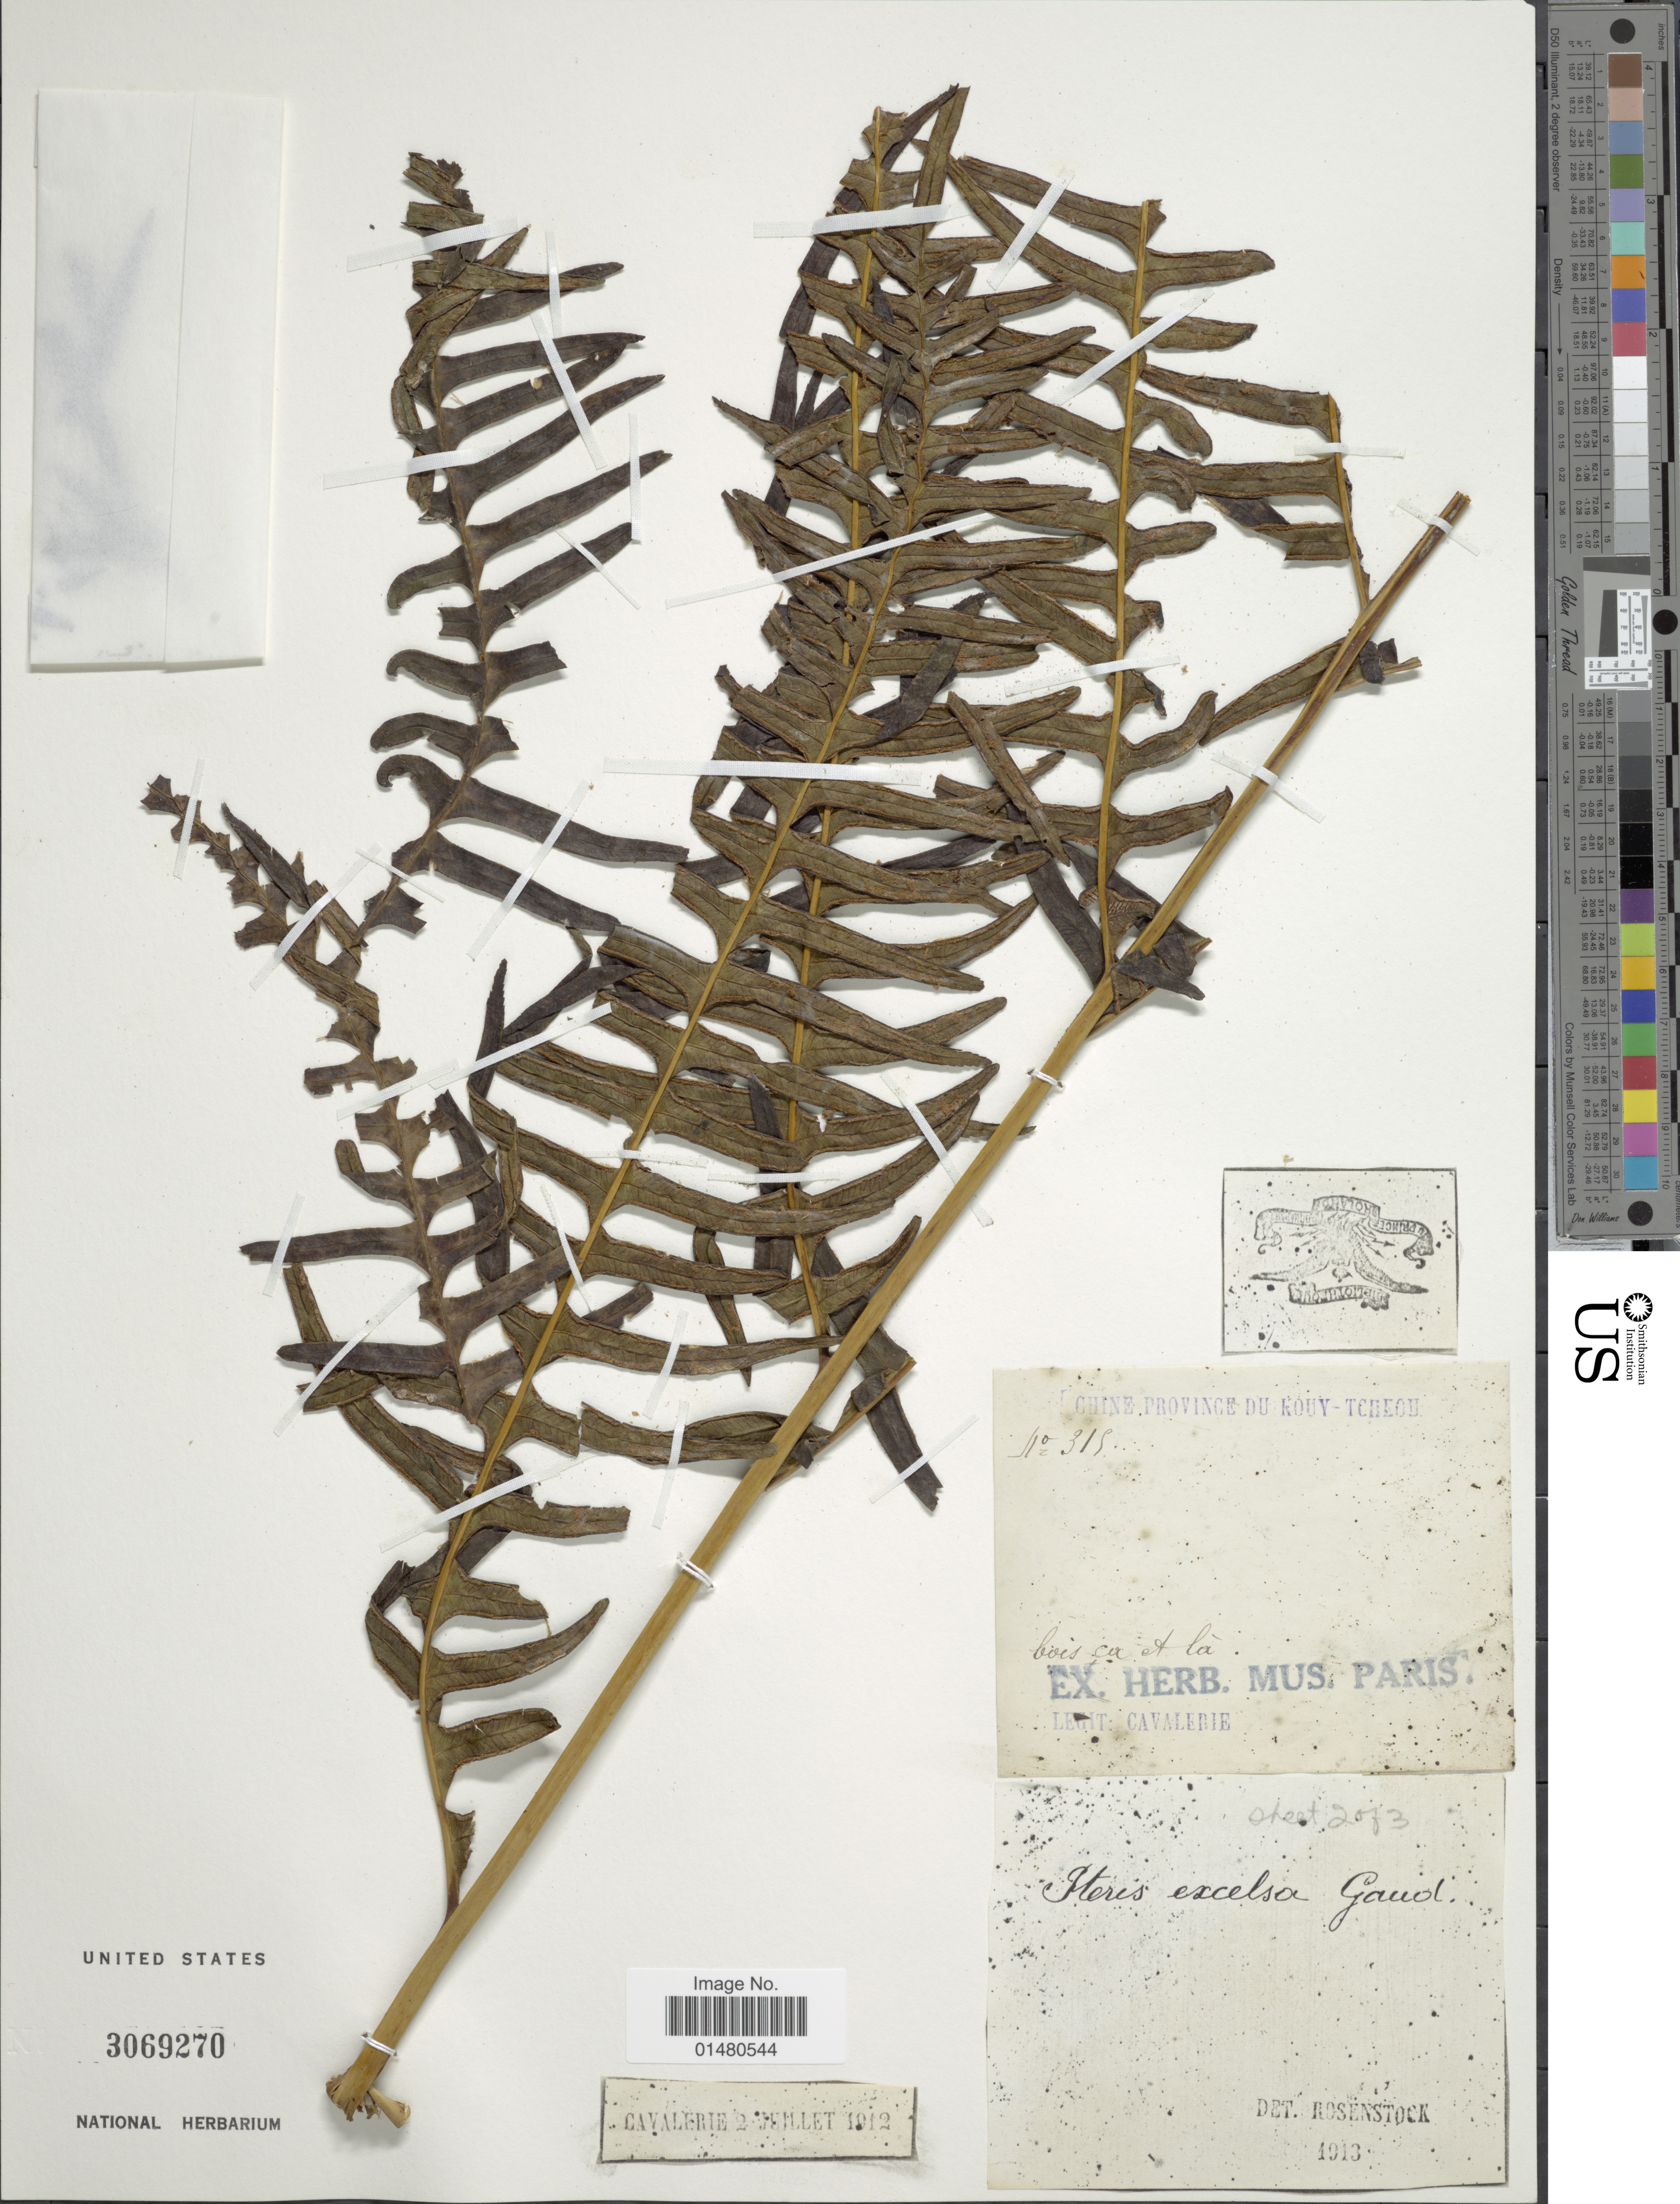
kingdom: Plantae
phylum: Tracheophyta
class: Polypodiopsida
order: Polypodiales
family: Pteridaceae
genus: Pteris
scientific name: Pteris excelsa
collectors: -. Cavalerie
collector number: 319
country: China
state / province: Guizhou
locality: Bois ca A la [interpreted]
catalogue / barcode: US 3069270